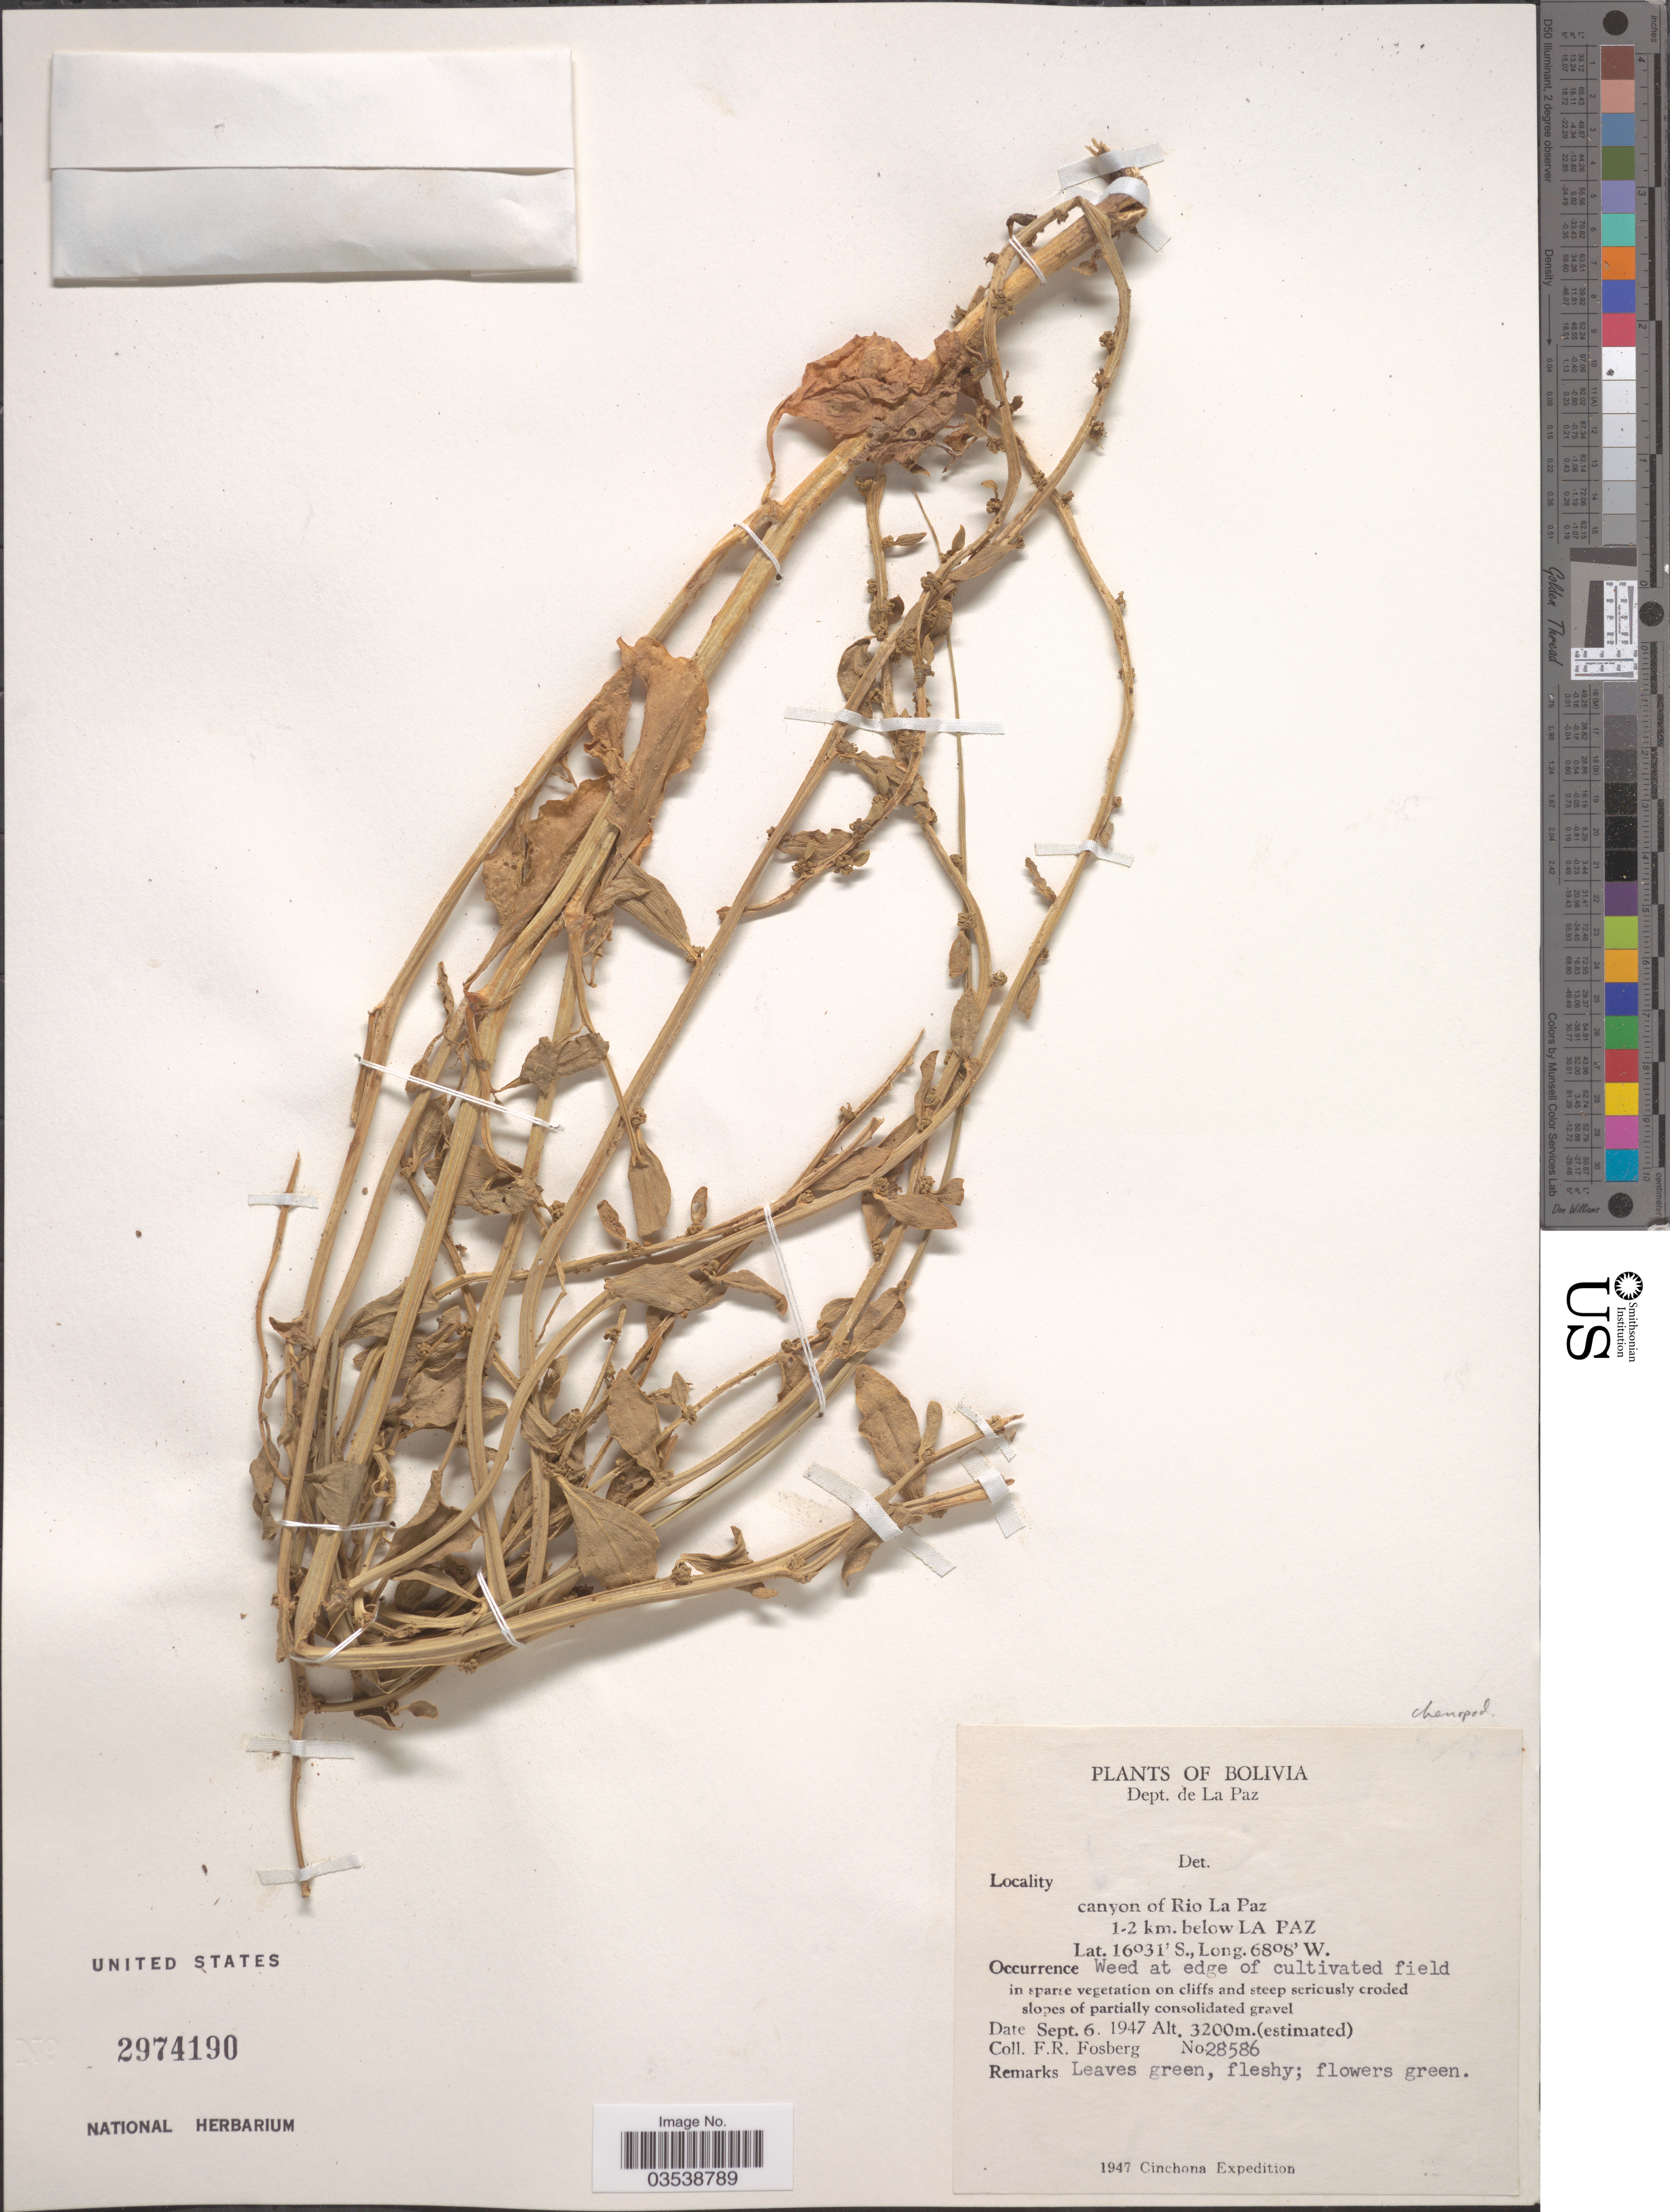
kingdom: Plantae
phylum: Tracheophyta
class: Magnoliopsida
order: Caryophyllales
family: Amaranthaceae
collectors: F. R. Fosberg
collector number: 28586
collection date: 1947-09-06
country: Bolivia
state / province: La Paz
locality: Dept. de La Paz. Canyon of Rio La Paz 1-2 km. below La Paz.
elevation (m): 3200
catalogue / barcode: US 2974190